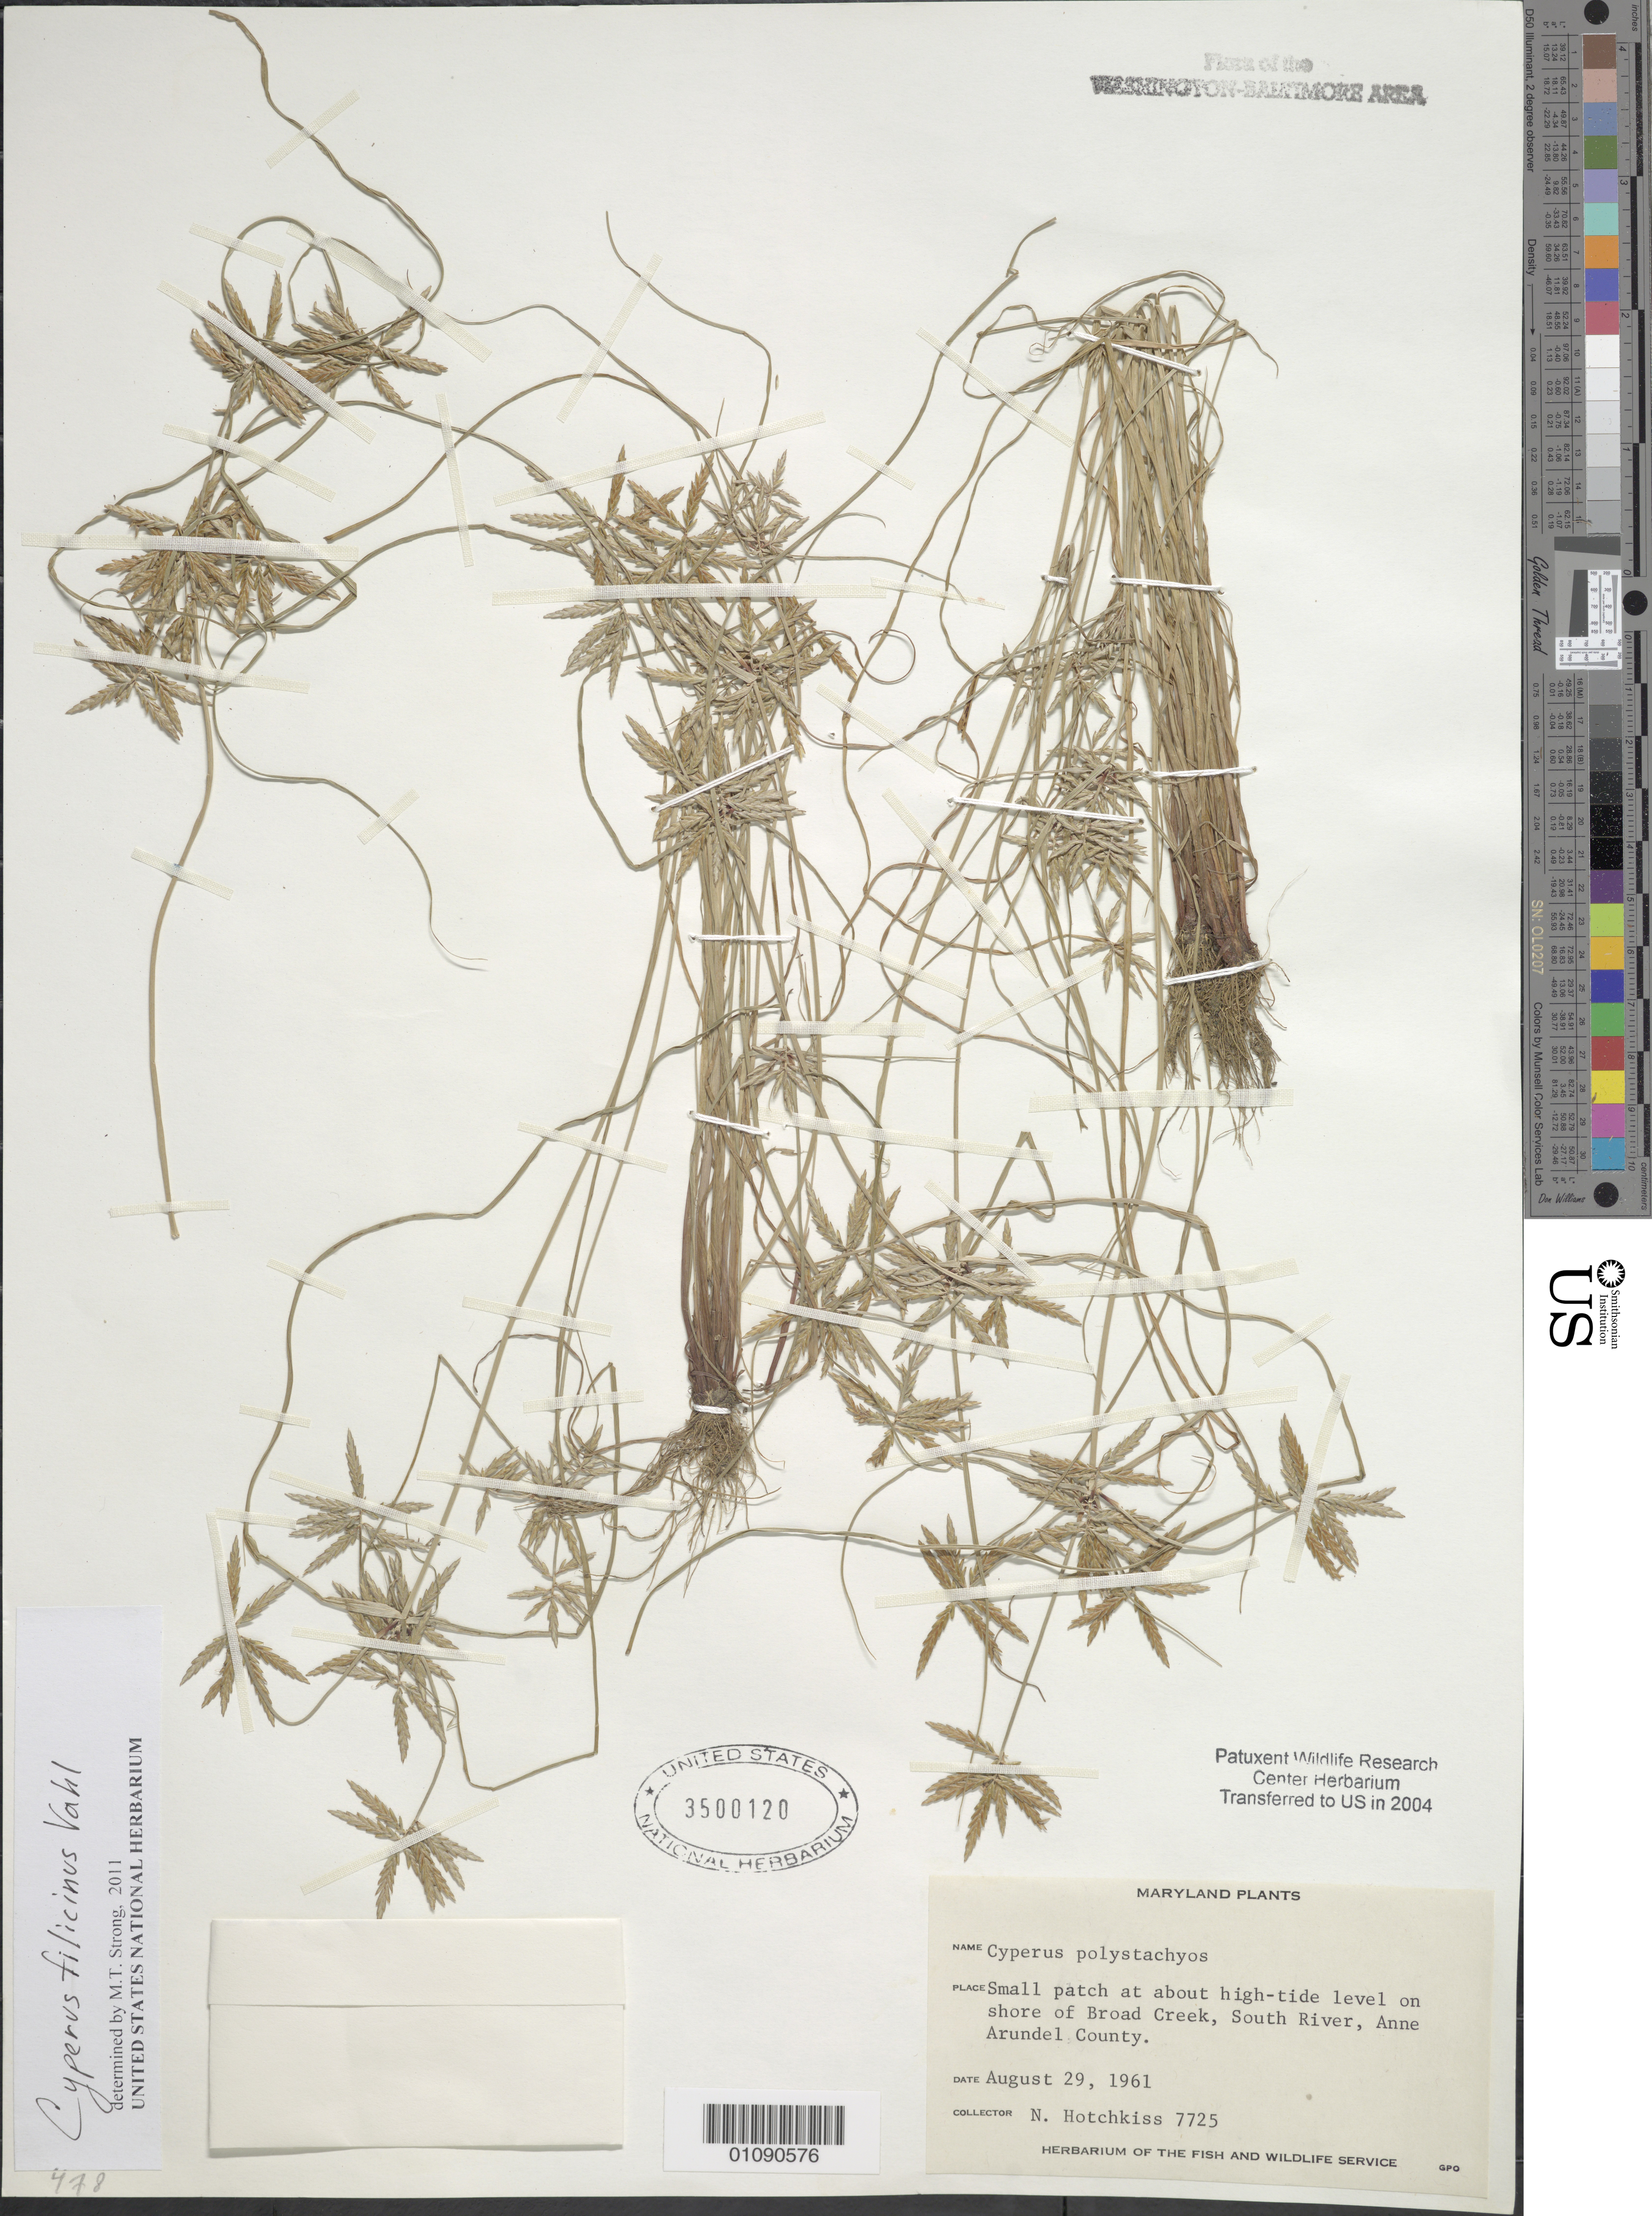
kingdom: Plantae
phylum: Tracheophyta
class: Liliopsida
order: Poales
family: Cyperaceae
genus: Cyperus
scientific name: Cyperus filicinus Vahl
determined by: Strong, M. T.; Acevedo-Rodríguez, P.; Carrington, C. M.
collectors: N. Hotchkiss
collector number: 7725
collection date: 1961-08-29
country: United States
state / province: Maryland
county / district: Anne Arundel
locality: Broad Creek, South River.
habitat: Small patch at about high-tide level on shore.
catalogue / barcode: US 3500120